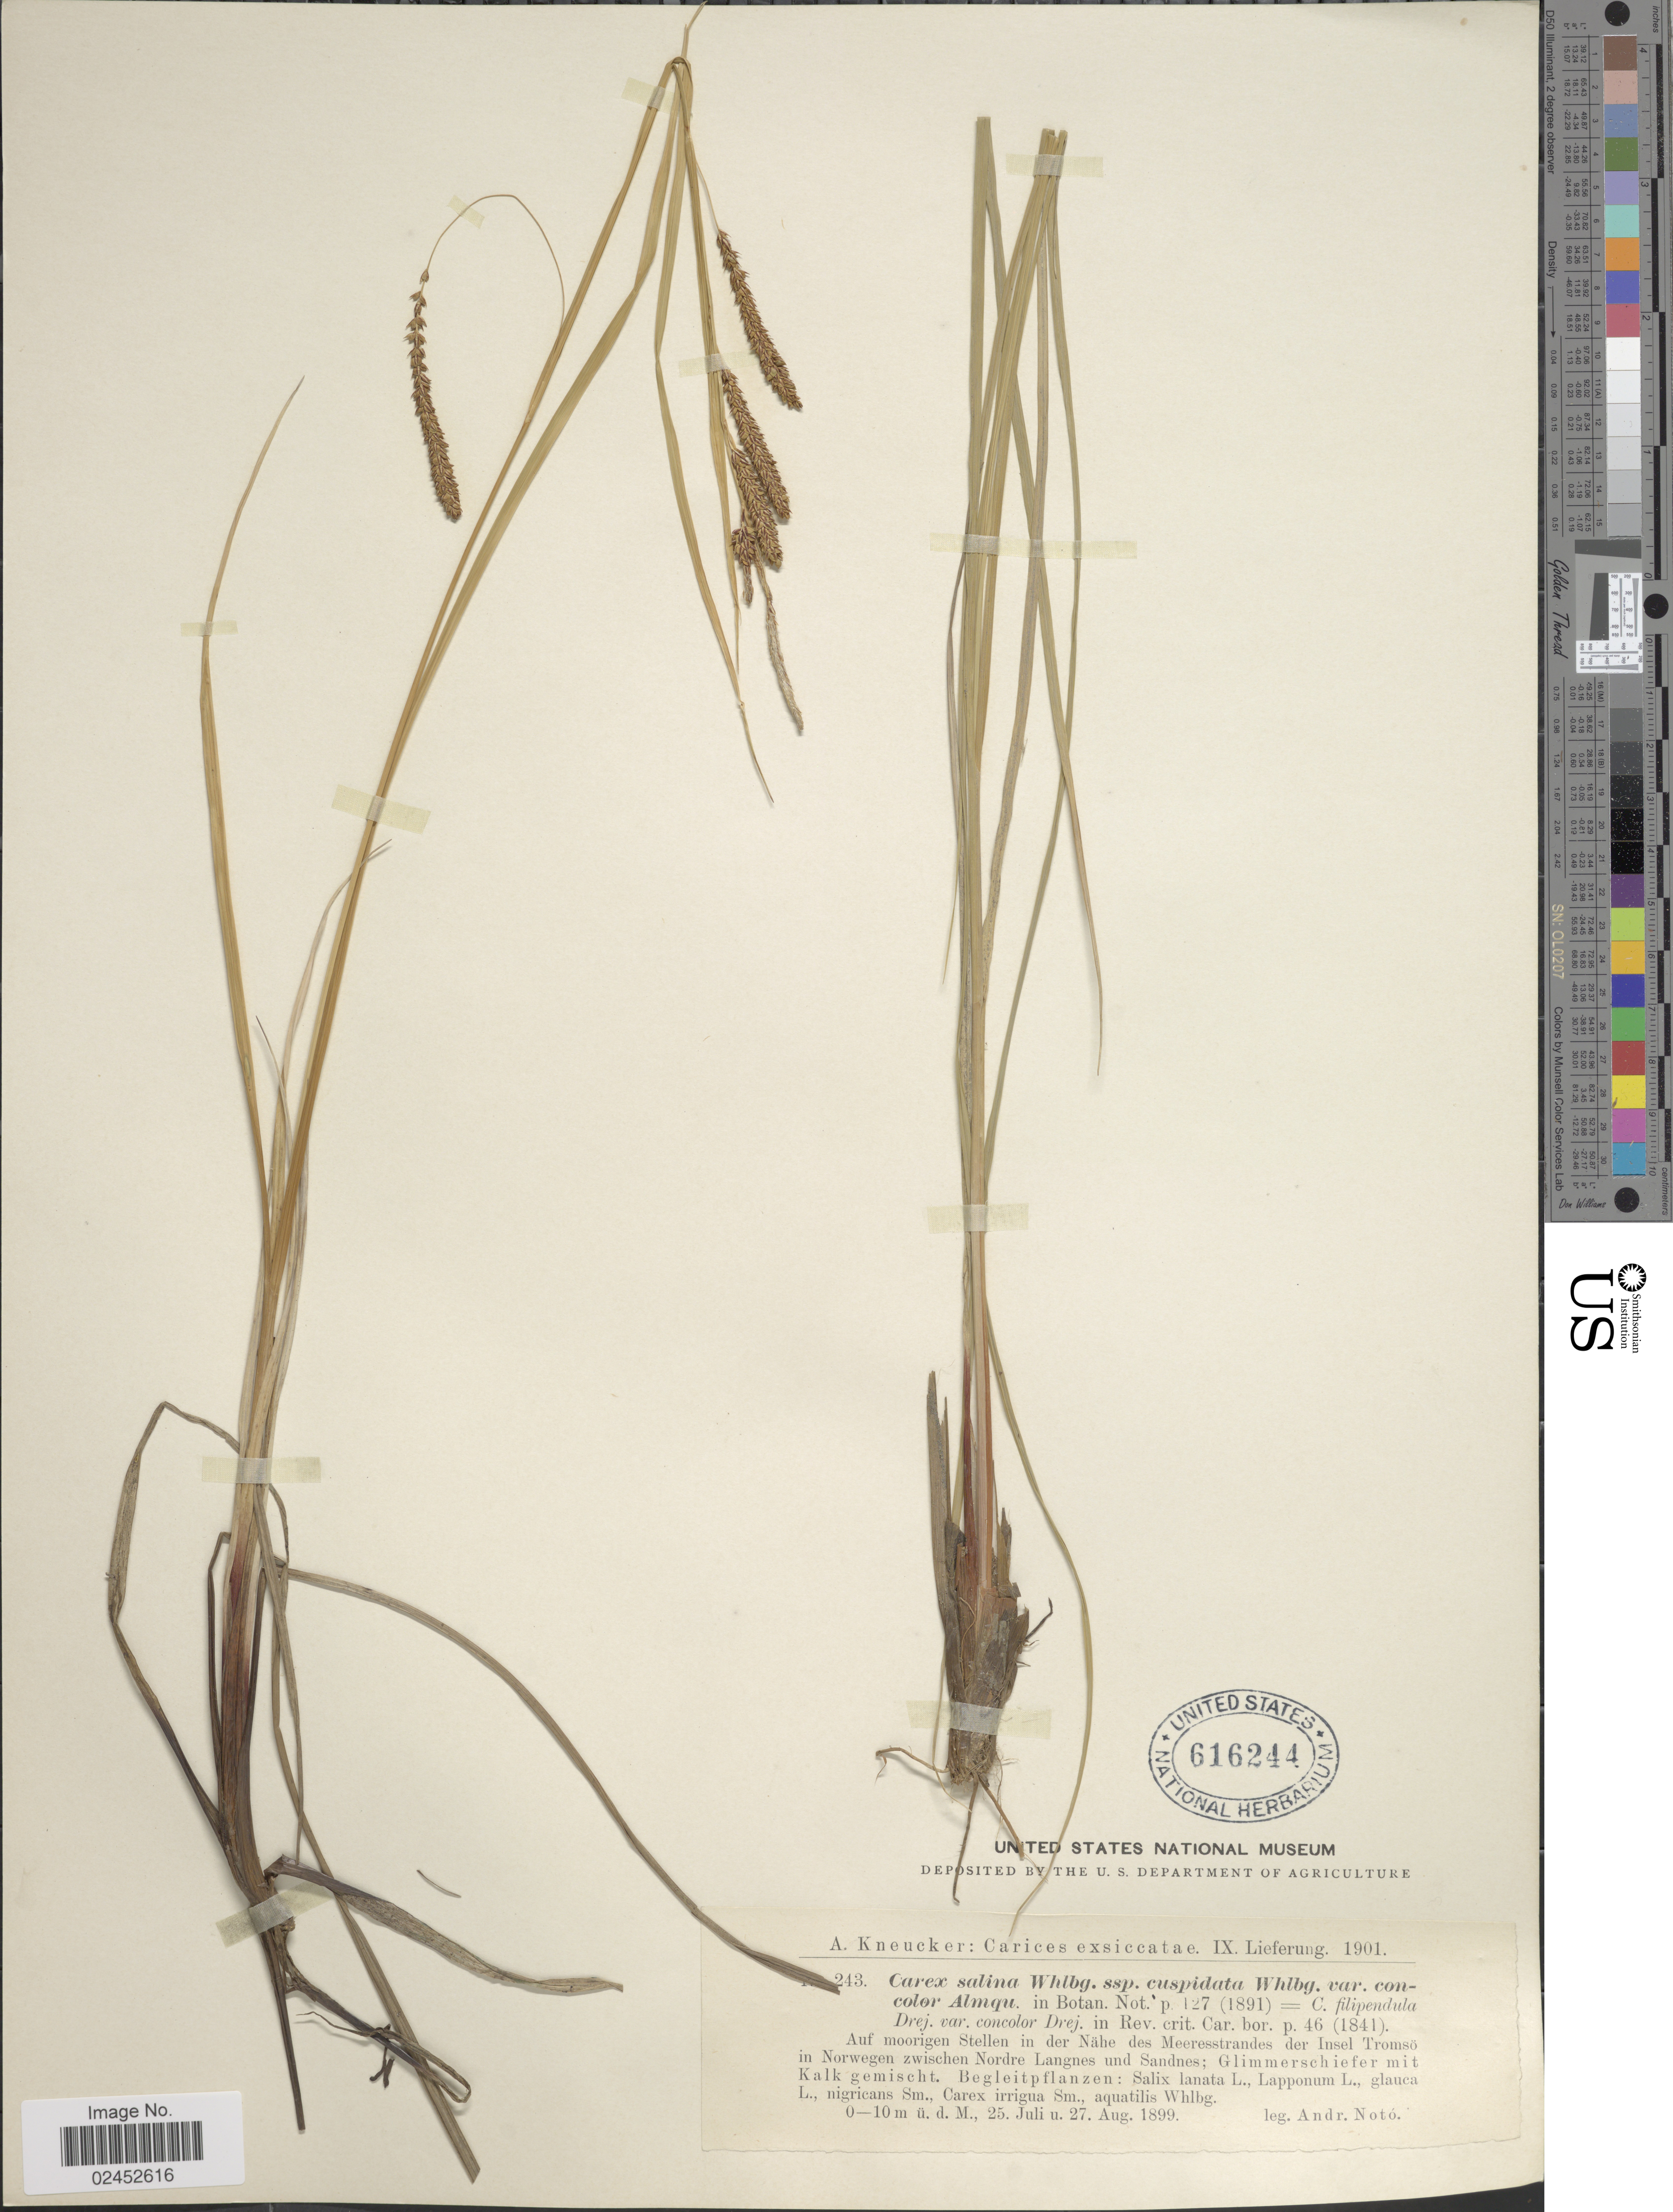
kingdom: Plantae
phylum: Tracheophyta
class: Liliopsida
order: Poales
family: Cyperaceae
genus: Carex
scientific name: Carex salina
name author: Wahlenb.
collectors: A. Noto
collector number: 243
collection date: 1899-07-25/1899-08-27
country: Norway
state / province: Troms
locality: Carices, Auf moorigen Stellen in der Nahe des Meeresstrandes der Insel Tromso in Norwegen zwischen Nordre Langnes und Sandes; Glimmerschiefer mit Kalk gemischt.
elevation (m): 0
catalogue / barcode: US 616244